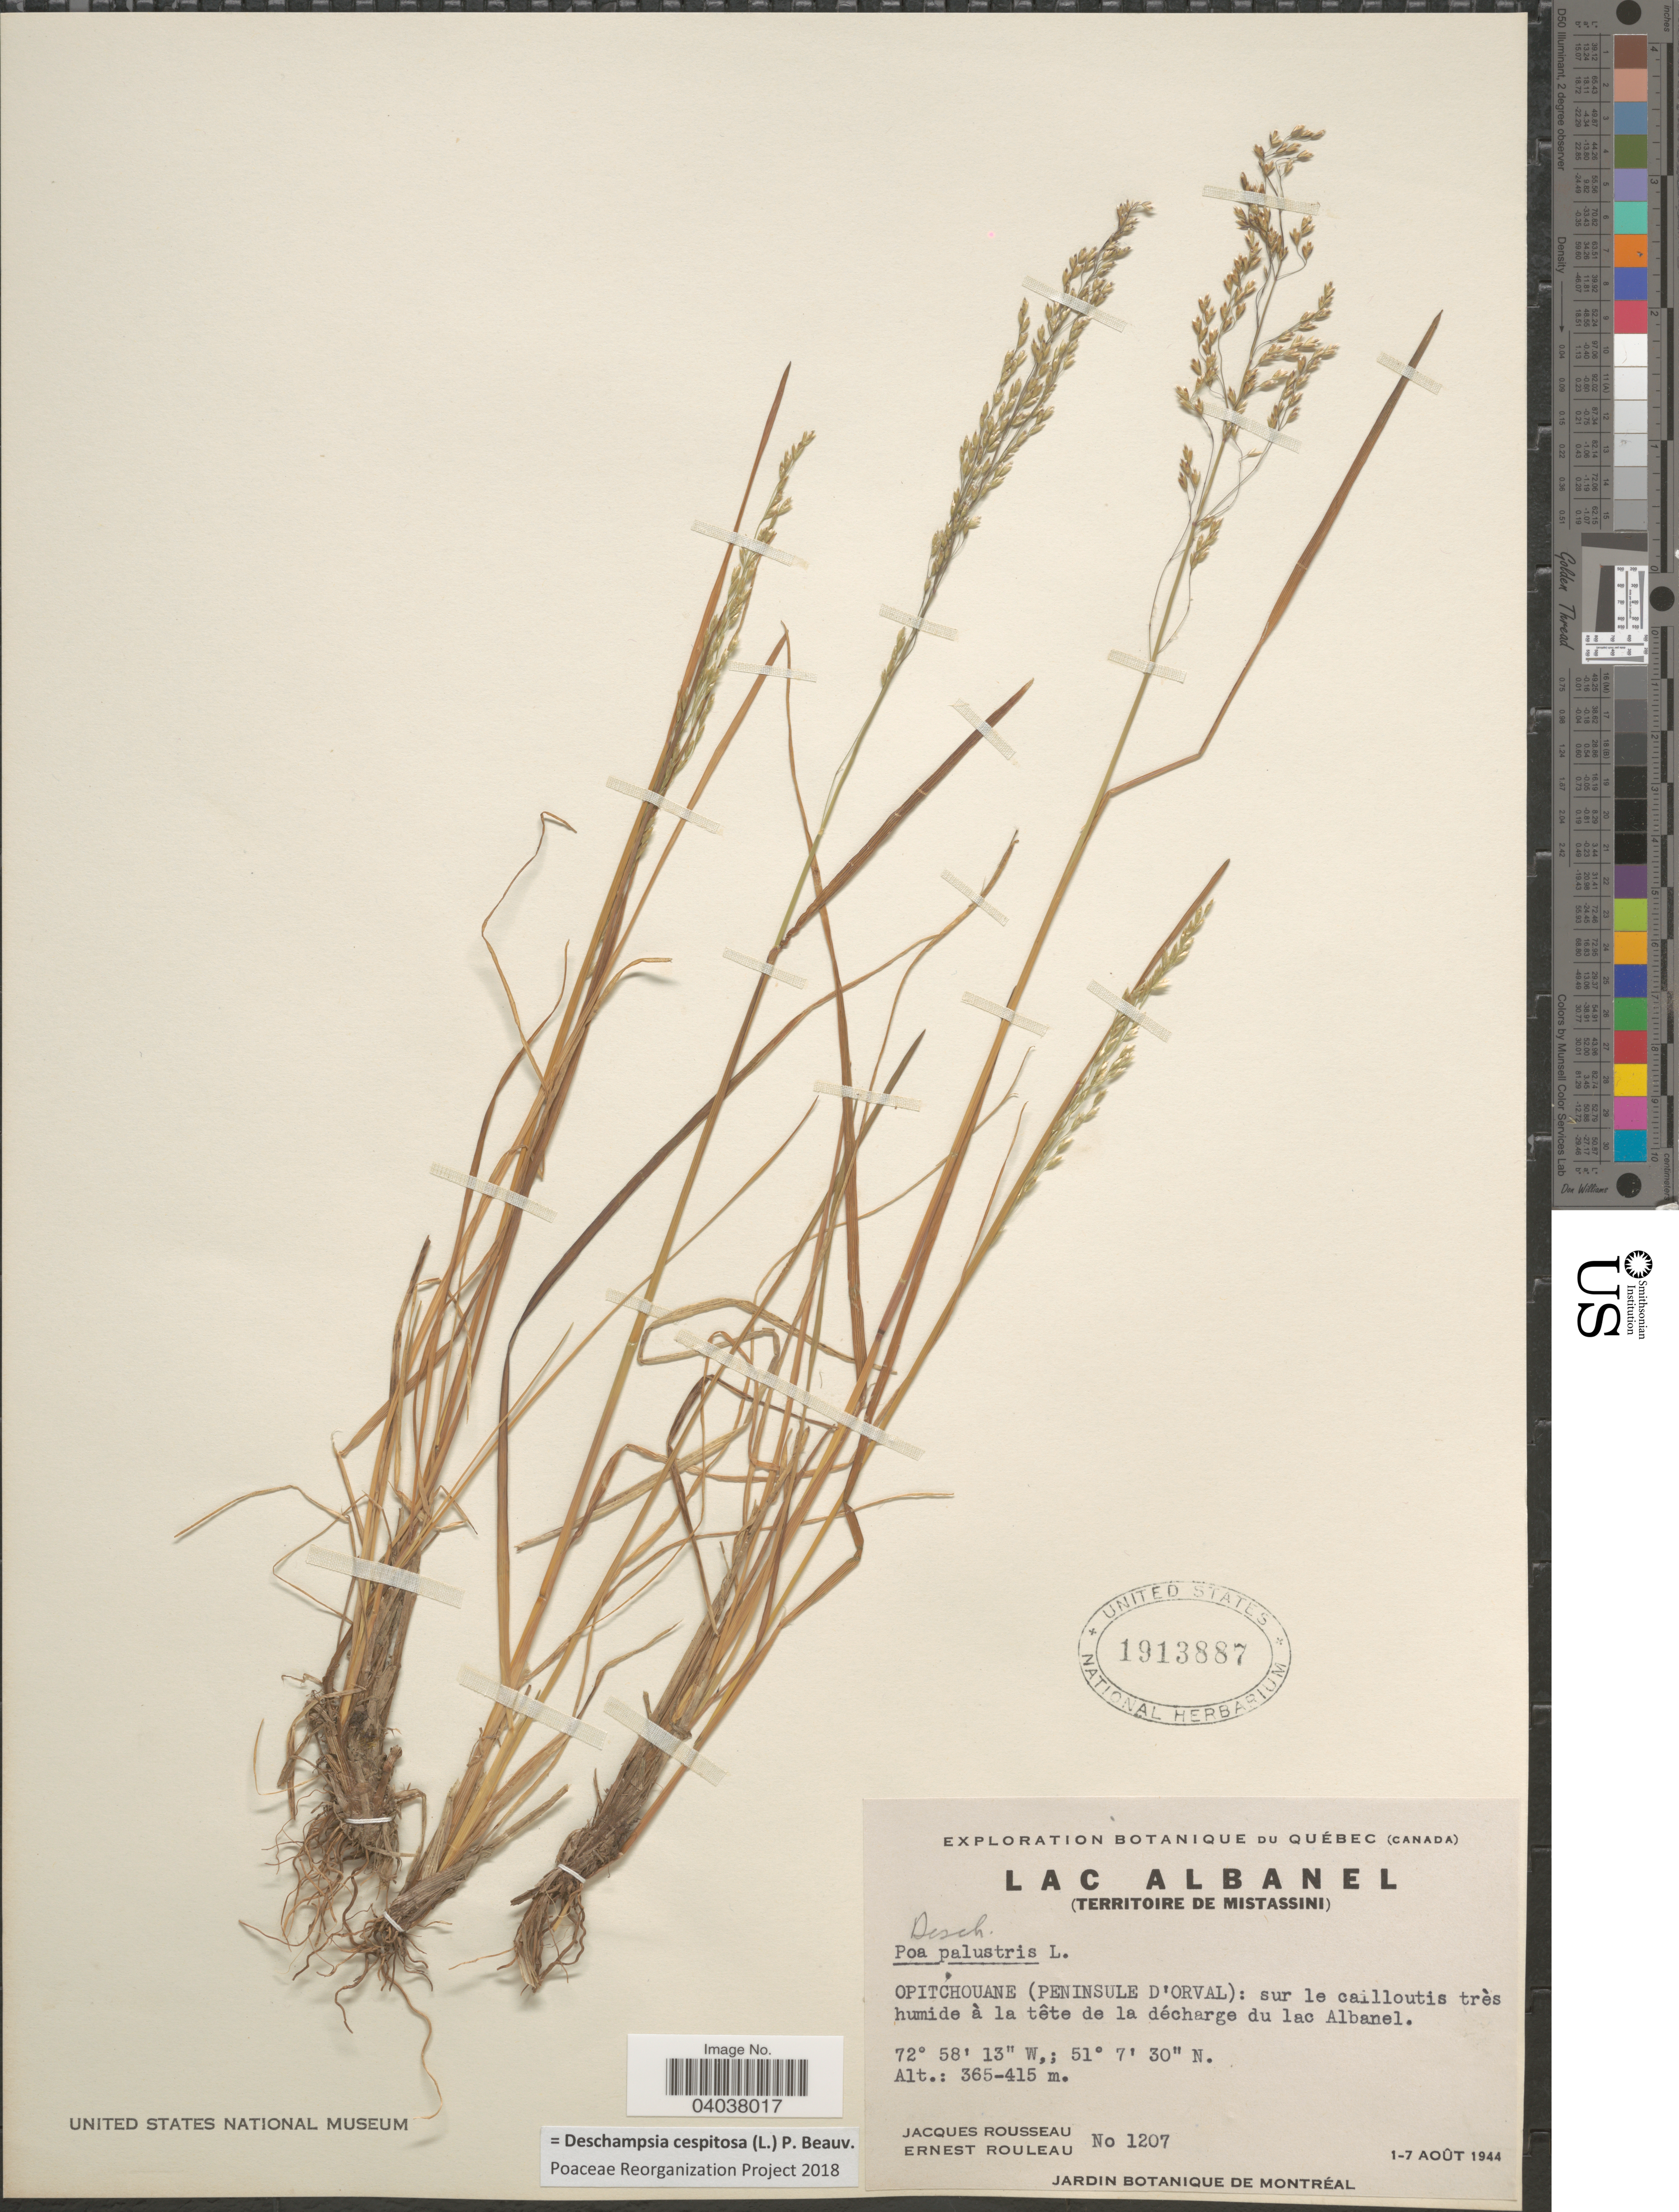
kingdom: Plantae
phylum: Tracheophyta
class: Liliopsida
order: Poales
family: Poaceae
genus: Deschampsia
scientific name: Deschampsia cespitosa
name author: (L.) P. Beauv.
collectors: J. Rousseau & J. Rouleau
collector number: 1207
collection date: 1944-08-01/1944-08-07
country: Canada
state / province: Quebec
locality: Lac Albanel (Territoire de Mistassini). Opitchouane (Peninsule d'Orval): sur le cailloutis très humide à la tête de la décharge du lac Albanel.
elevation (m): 365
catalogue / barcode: US 1913887